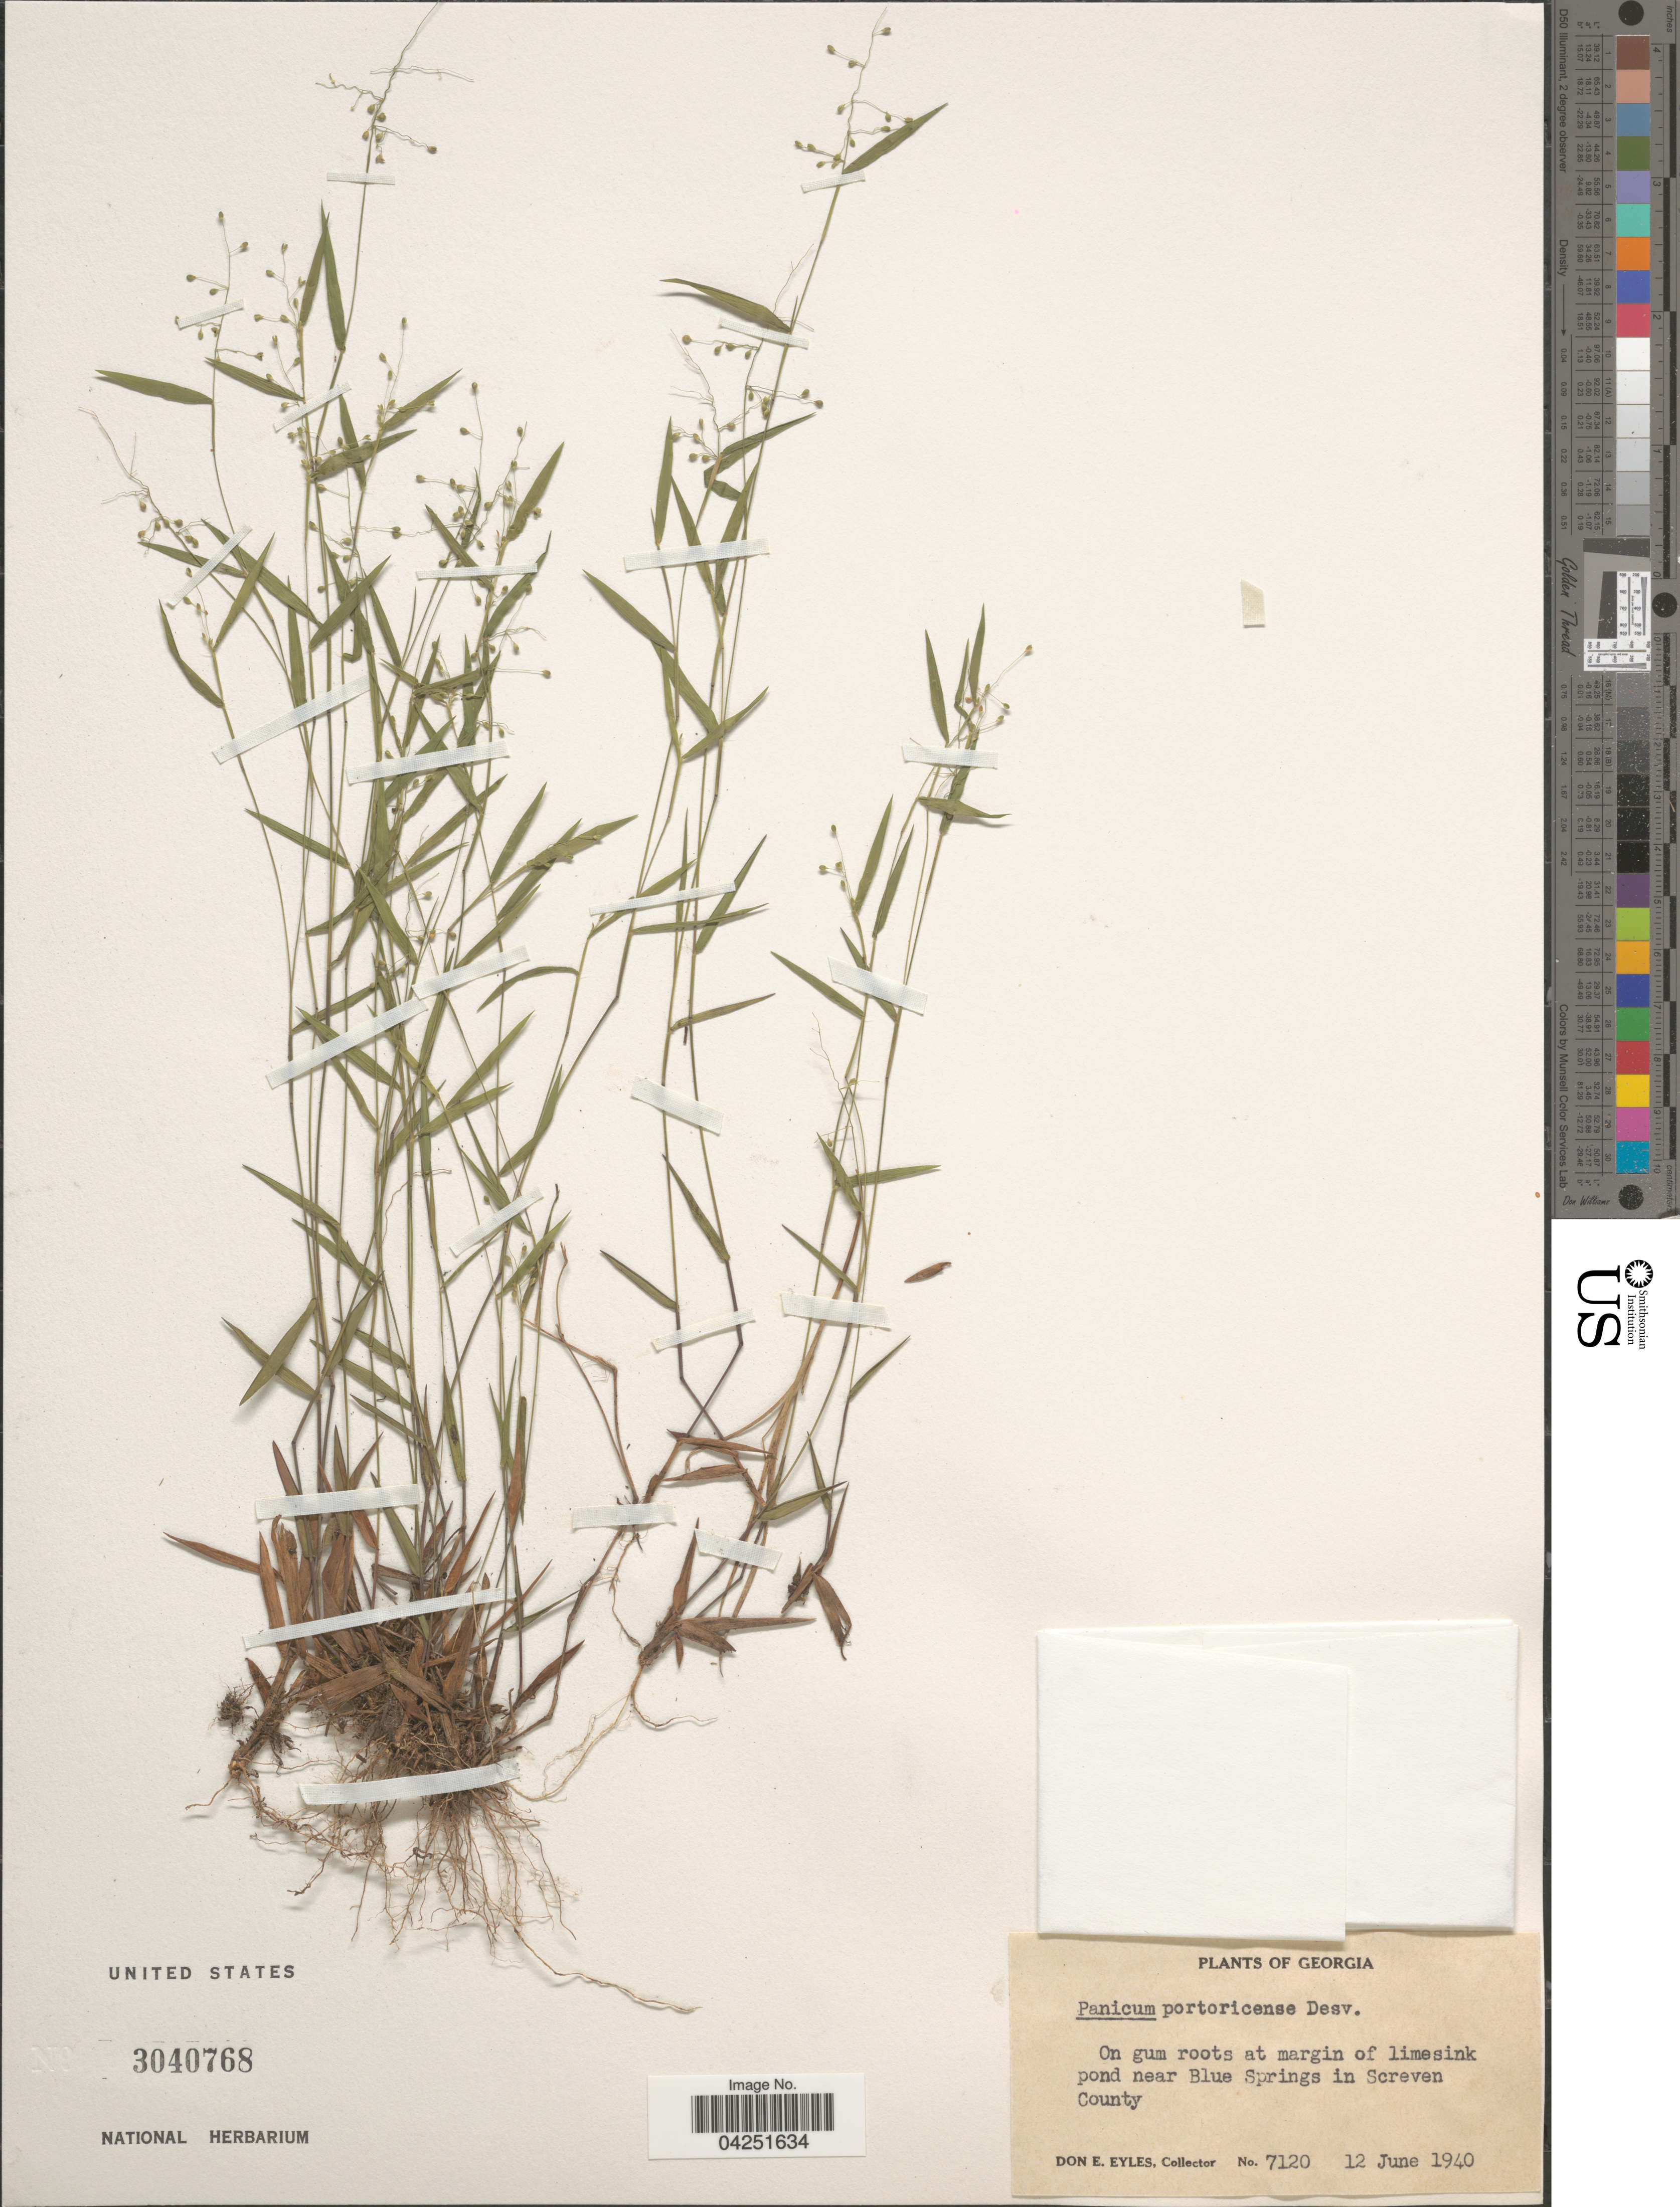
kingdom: Plantae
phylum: Tracheophyta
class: Liliopsida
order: Poales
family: Poaceae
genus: Dichanthelium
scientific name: Dichanthelium acuminatum var. acuminatum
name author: (Sw.) Gould & C.A. Clark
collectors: D. Eyles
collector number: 7120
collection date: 1940-06-12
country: United States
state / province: Georgia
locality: On gum roots at margin of limesink pond near Blue Springs in Screven County.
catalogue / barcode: US 3040768